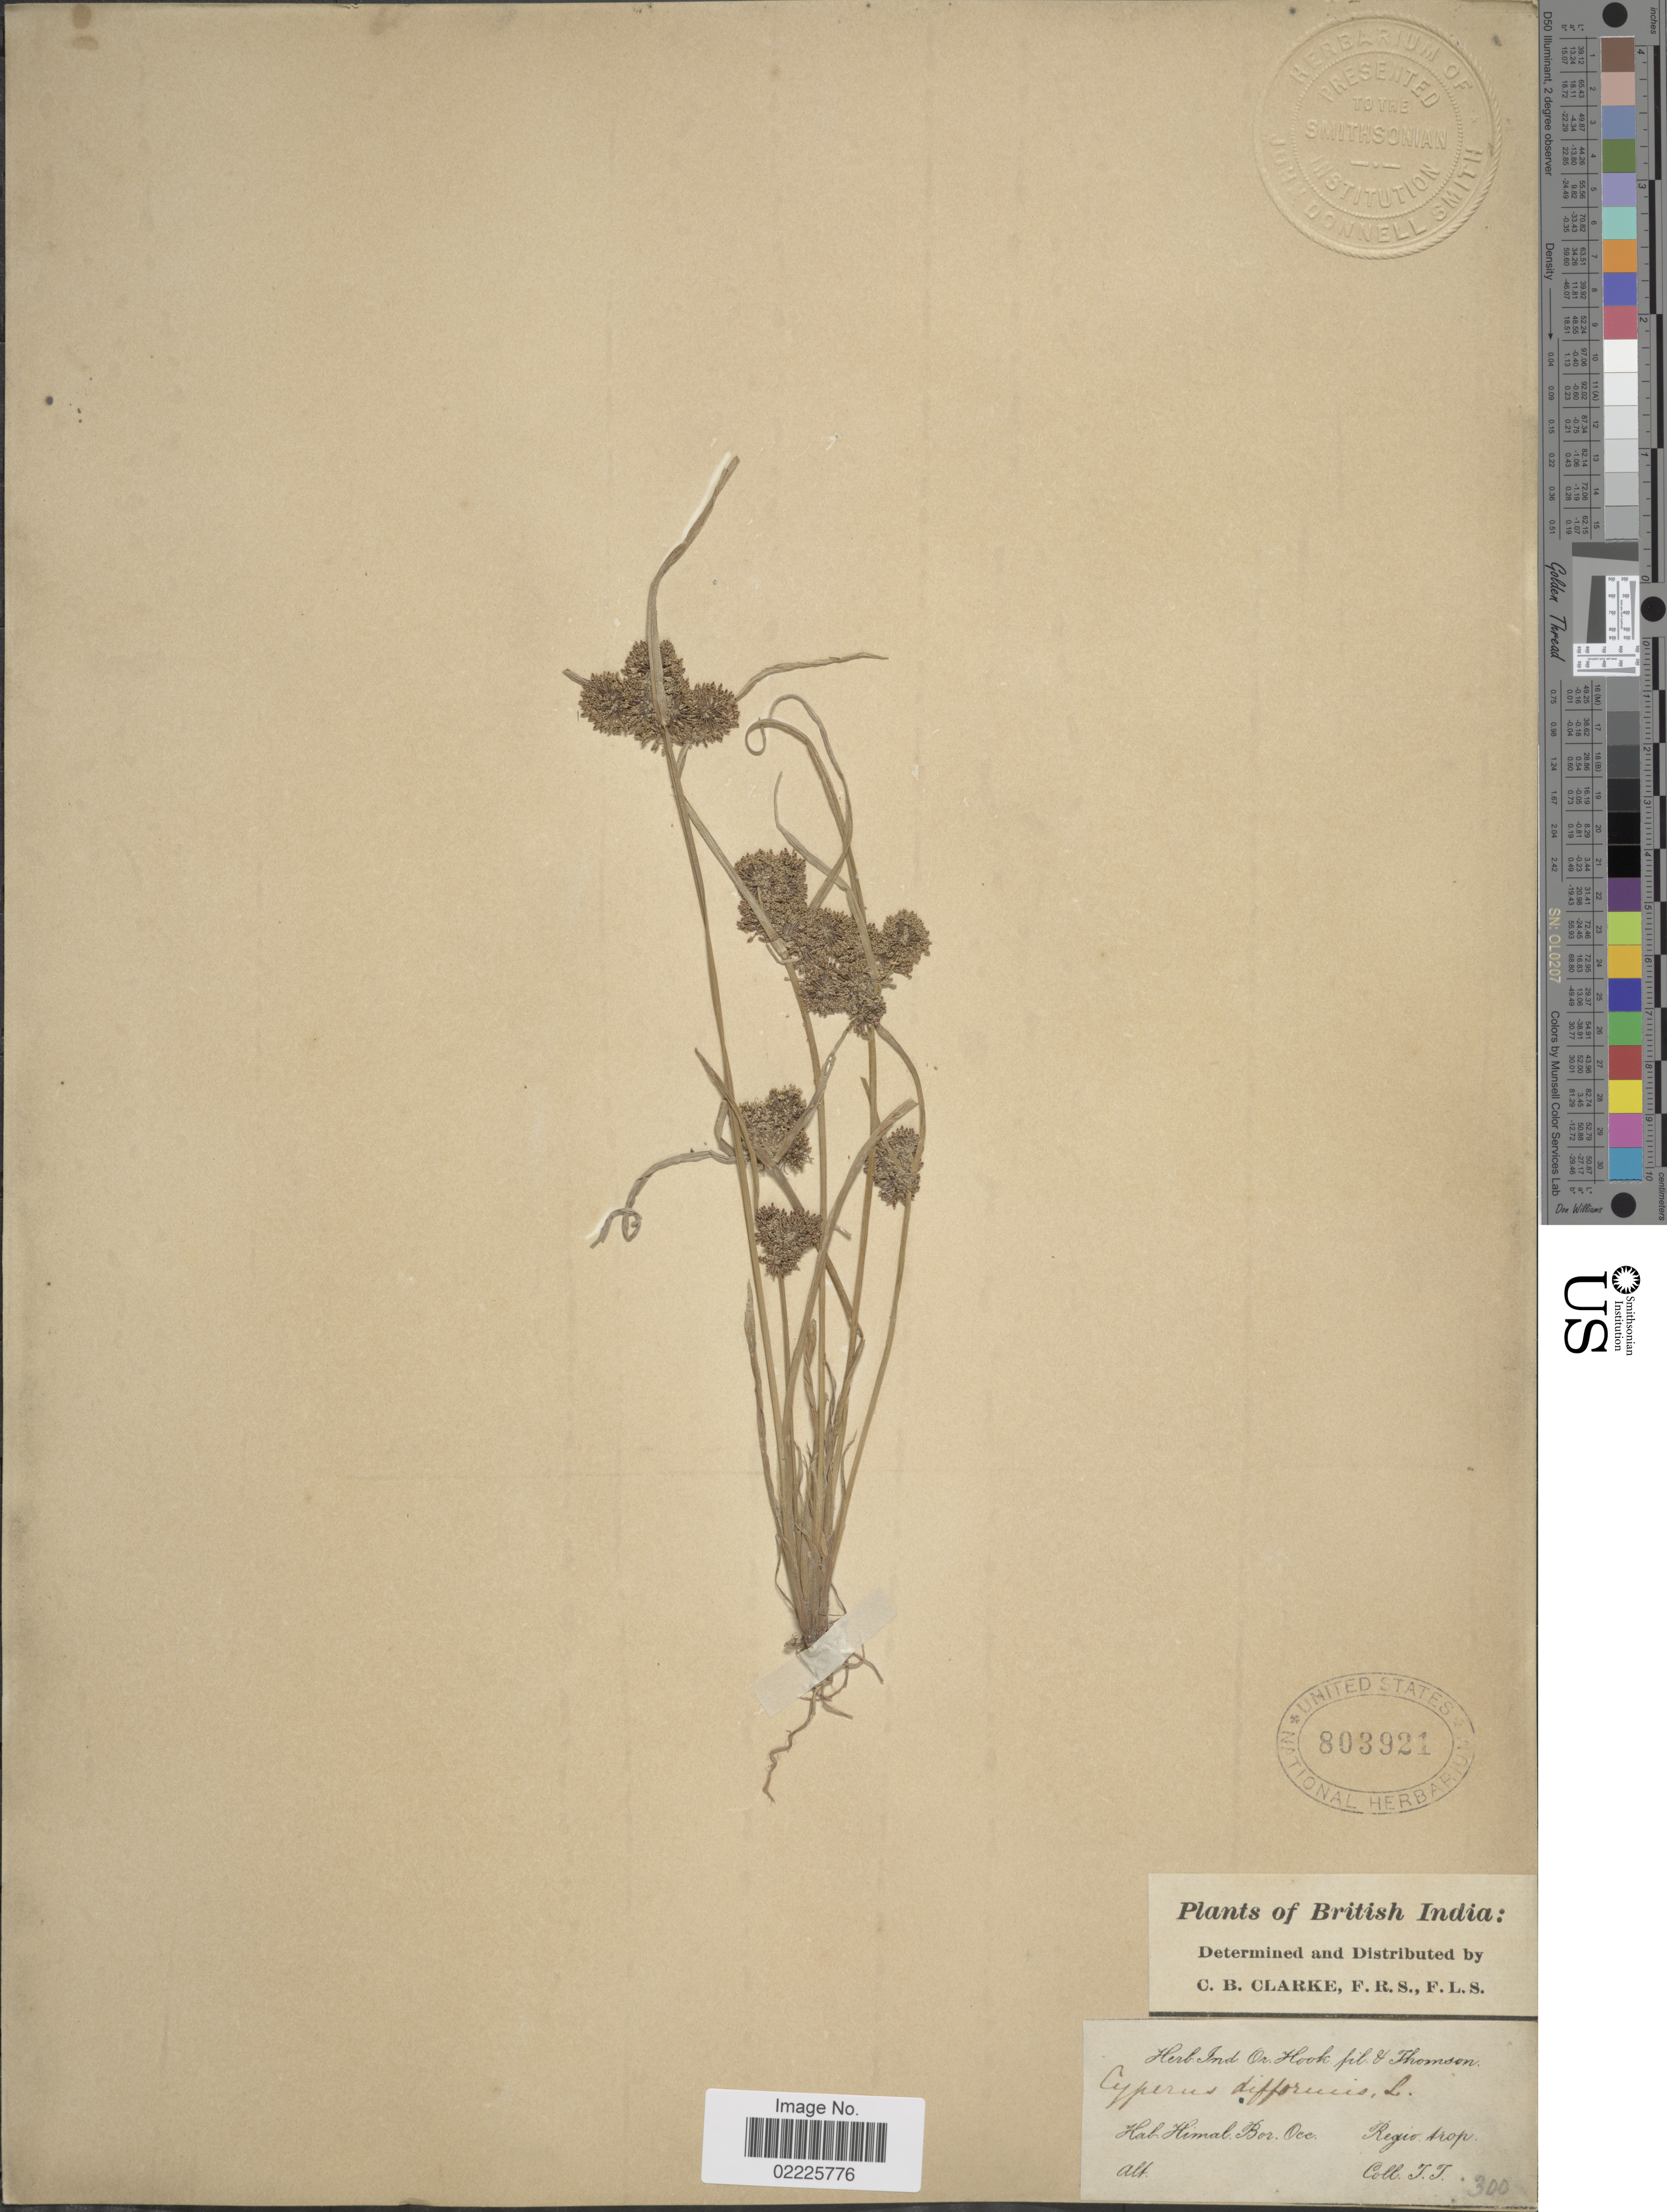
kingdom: Plantae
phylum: Tracheophyta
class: Liliopsida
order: Poales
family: Cyperaceae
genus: Cyperus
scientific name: Cyperus difformis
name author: L.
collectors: T. Thomson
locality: Himal. Bor. Occ., Regio trop.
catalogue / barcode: US 803921